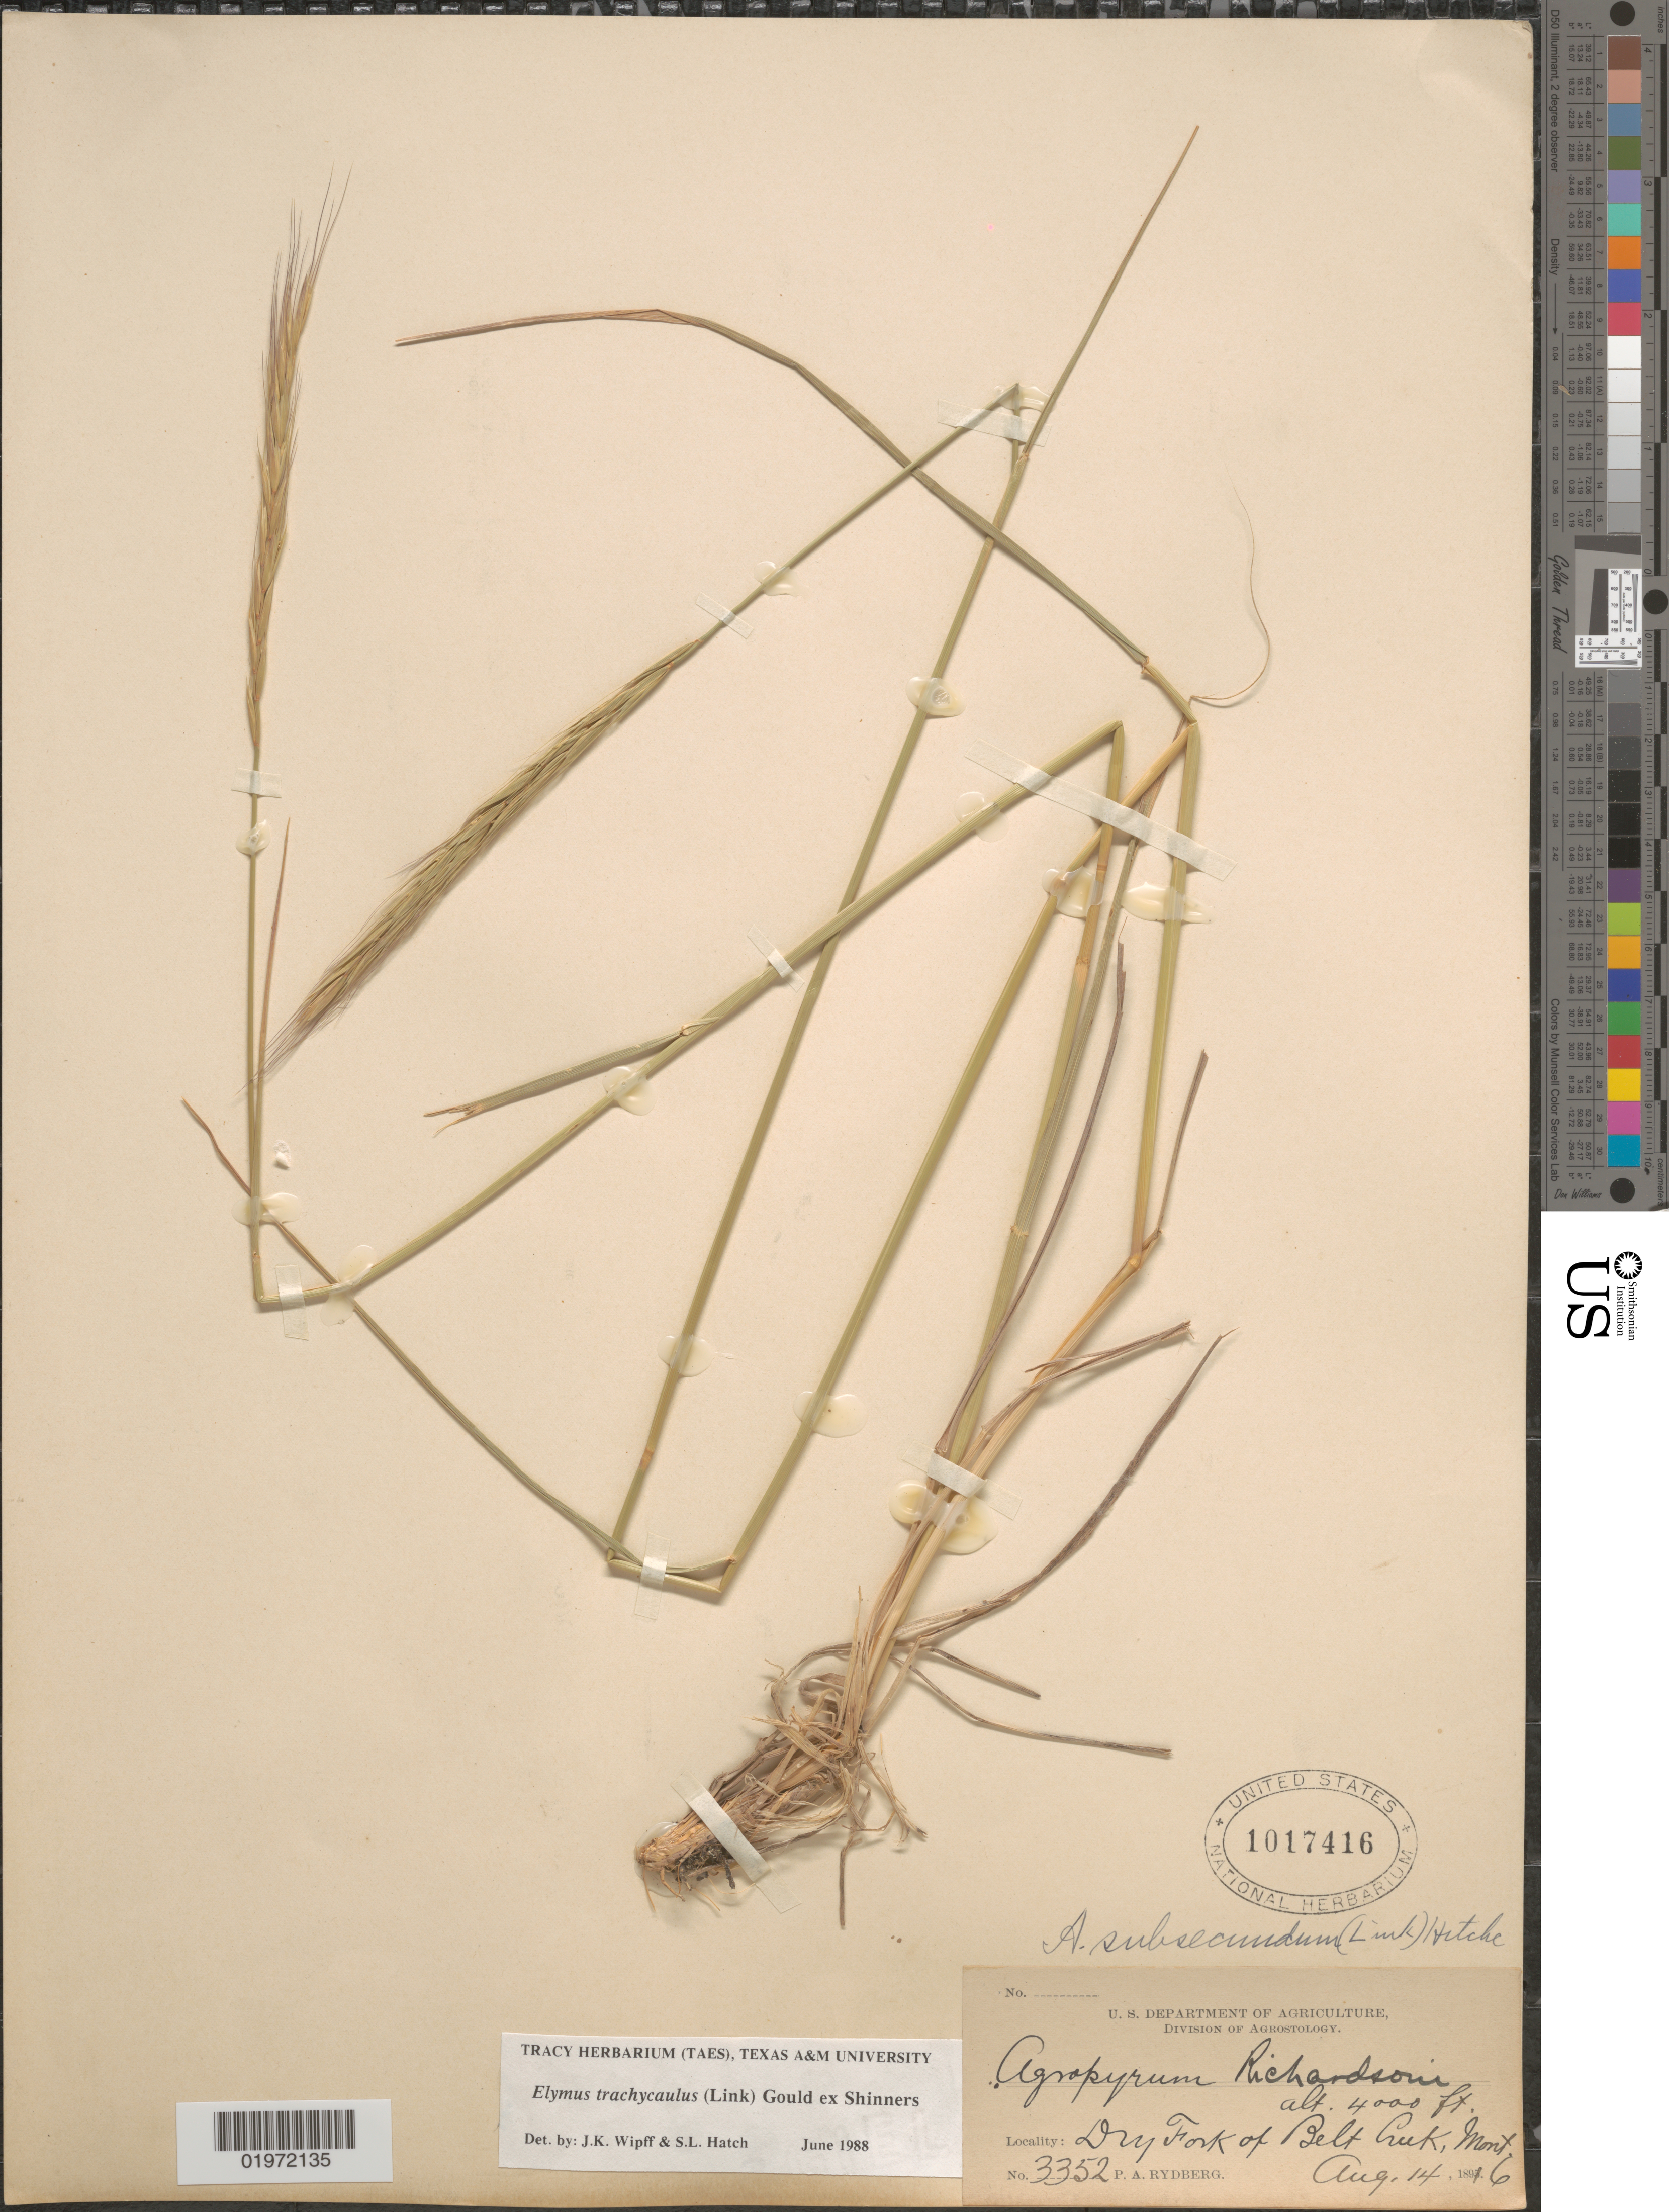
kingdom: Plantae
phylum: Tracheophyta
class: Liliopsida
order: Poales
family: Poaceae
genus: Elymus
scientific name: Elymus trachycaulus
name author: (Link) Gould ex Shinners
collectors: P. A. Rydberg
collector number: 3352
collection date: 1896-08-14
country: United States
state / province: Montana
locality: Dry Fork of Belt Creek.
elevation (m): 1219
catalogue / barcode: US 1017416